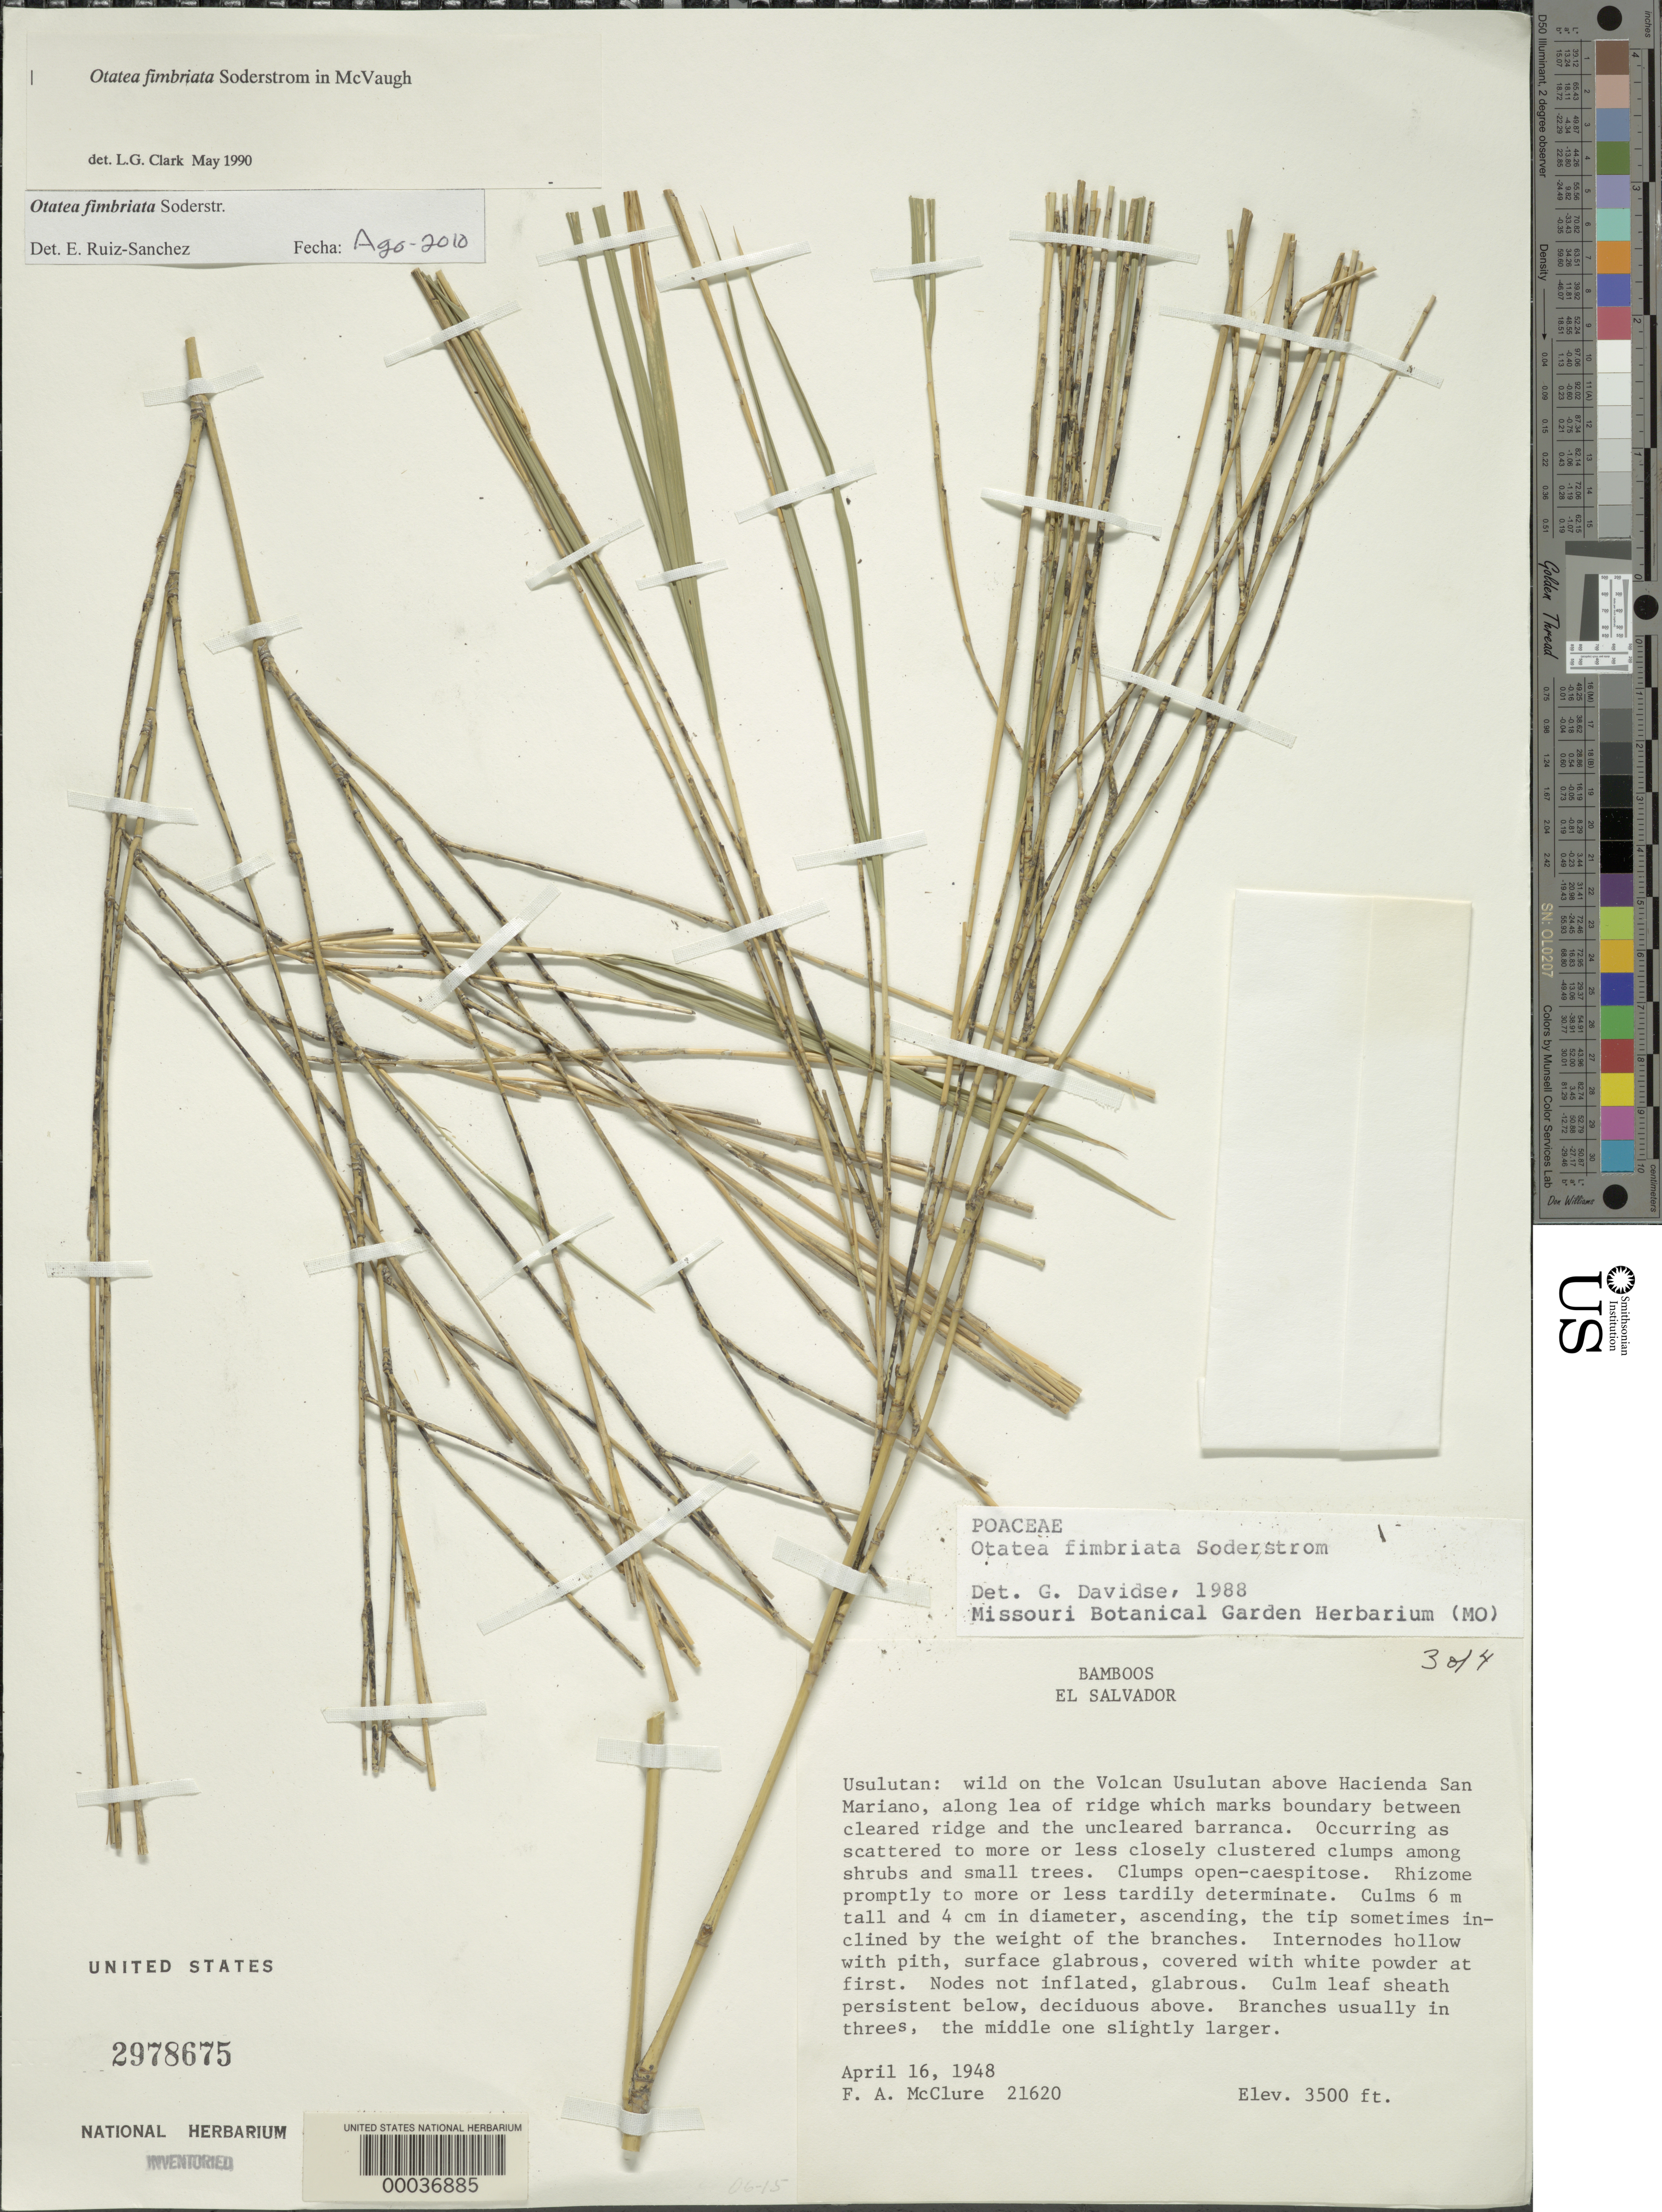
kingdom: Plantae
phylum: Tracheophyta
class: Liliopsida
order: Poales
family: Poaceae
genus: Otatea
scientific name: Otatea fimbriata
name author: Soderstr. in McVaugh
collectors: F. A. McClure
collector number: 21620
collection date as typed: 16 Apr 1948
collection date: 1948-04-16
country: El Salvador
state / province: Usulután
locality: Volcan Usulutan above Hacienda San Mariano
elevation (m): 1067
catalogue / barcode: US 2978675